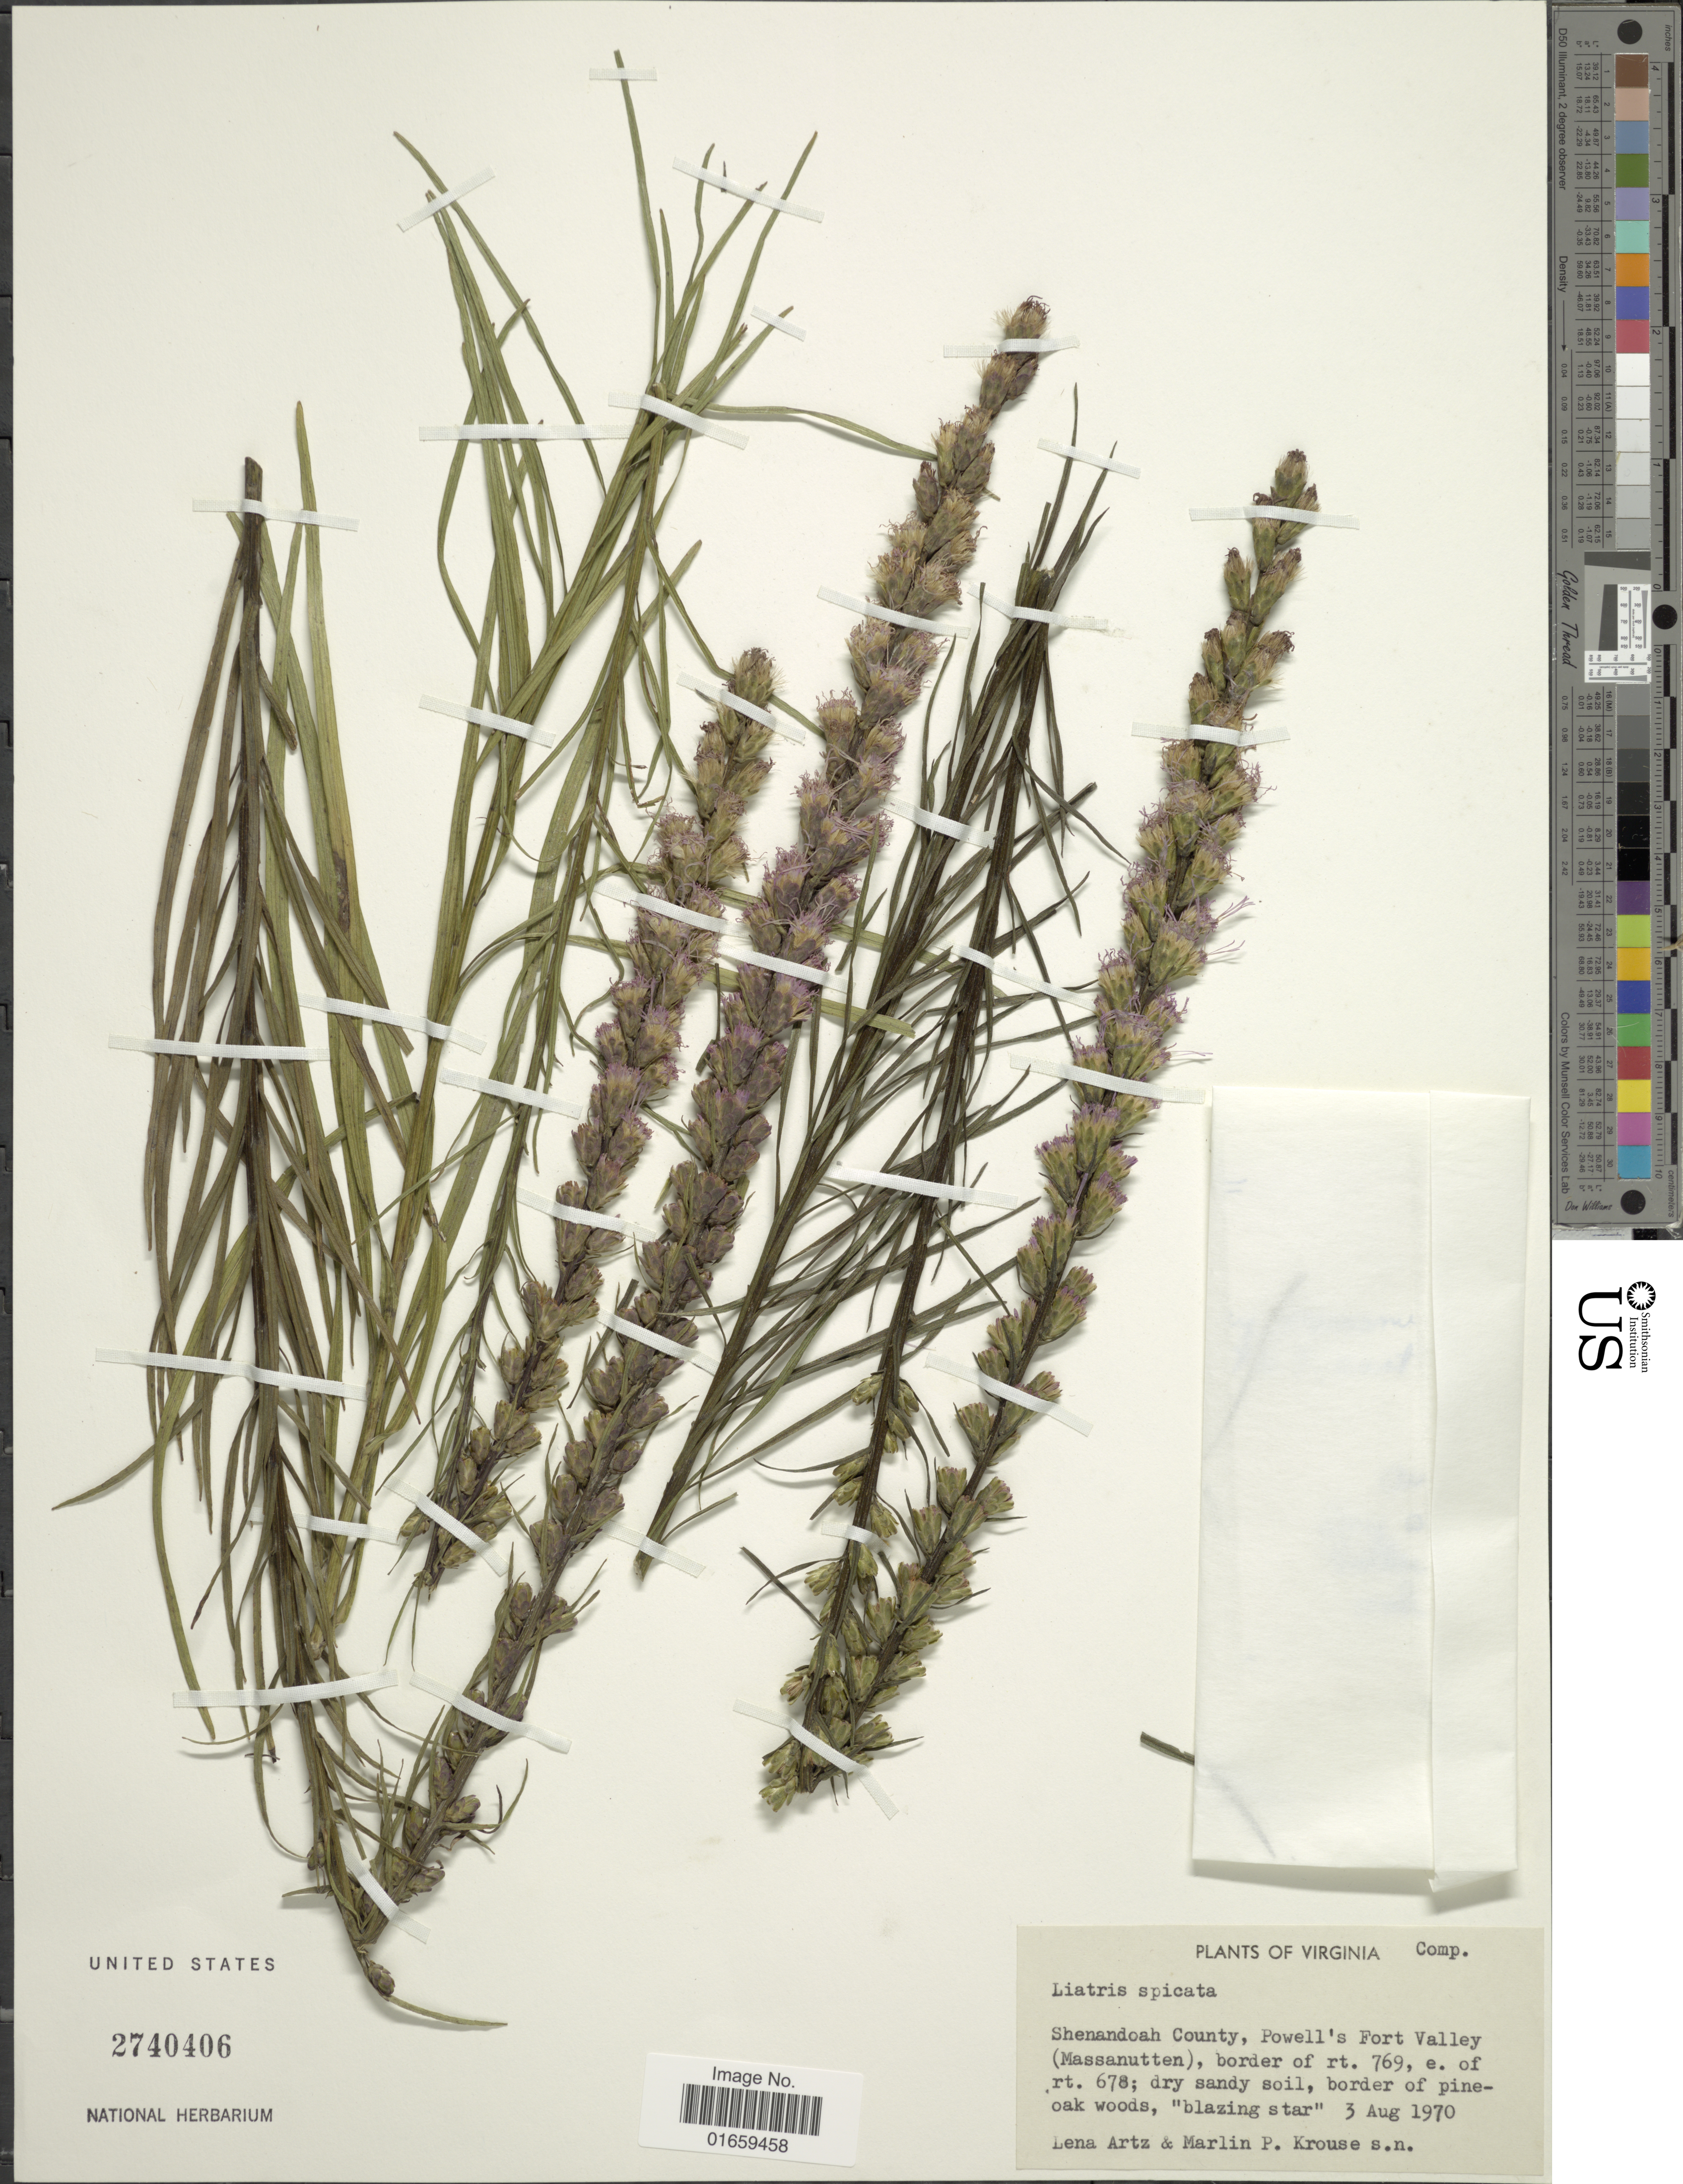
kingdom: Plantae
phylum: Tracheophyta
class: Magnoliopsida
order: Asterales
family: Asteraceae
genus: Liatris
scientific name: Liatris spicata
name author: (L.) Willd.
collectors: L. Artz & M. Krouse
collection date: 1970-08-03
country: United States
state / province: Virginia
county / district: Shenandoah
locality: Shenandoah County, Powell's Fort Valley (Massanutten), border off rt. 769, e. of rt. 678, "blazing star"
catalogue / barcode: US 2740406